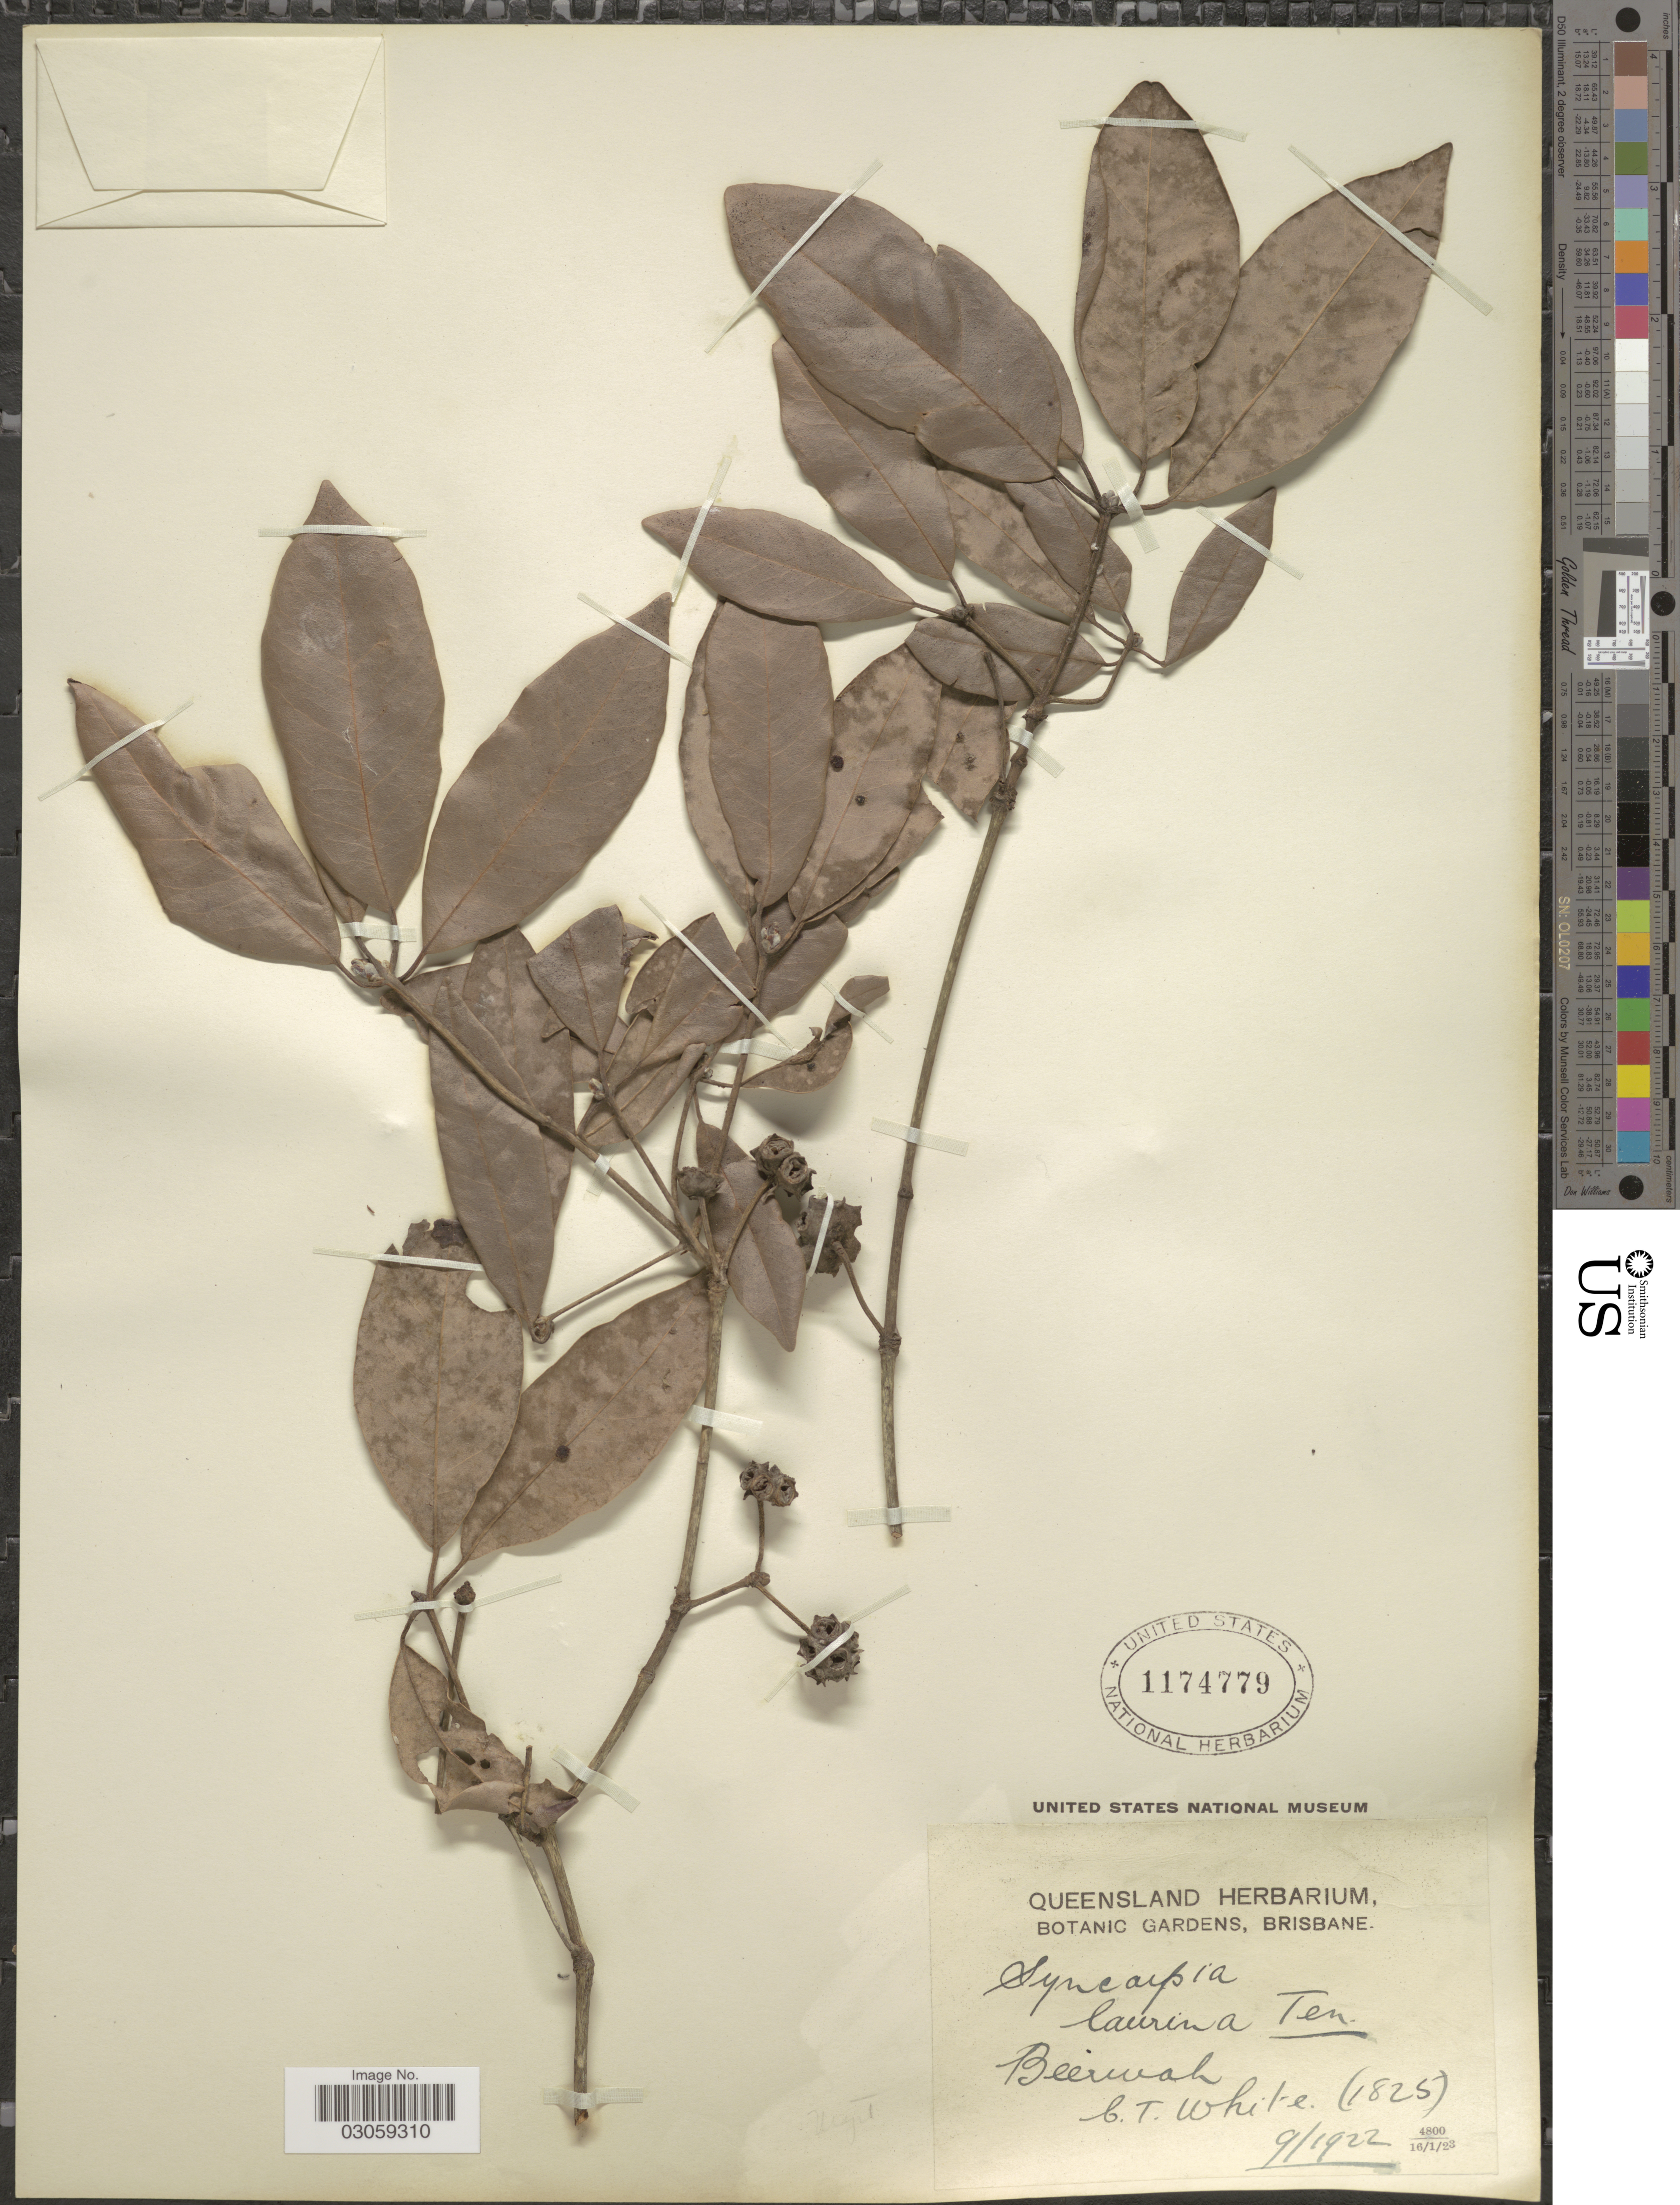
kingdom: Plantae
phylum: Tracheophyta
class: Magnoliopsida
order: Myrtales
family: Myrtaceae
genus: Syncarpia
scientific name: Syncarpia glomulifera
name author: (Sm.) Nied.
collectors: C. T. White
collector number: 1825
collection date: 1922-09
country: Australia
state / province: Queensland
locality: Beerwah.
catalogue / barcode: US 1174779